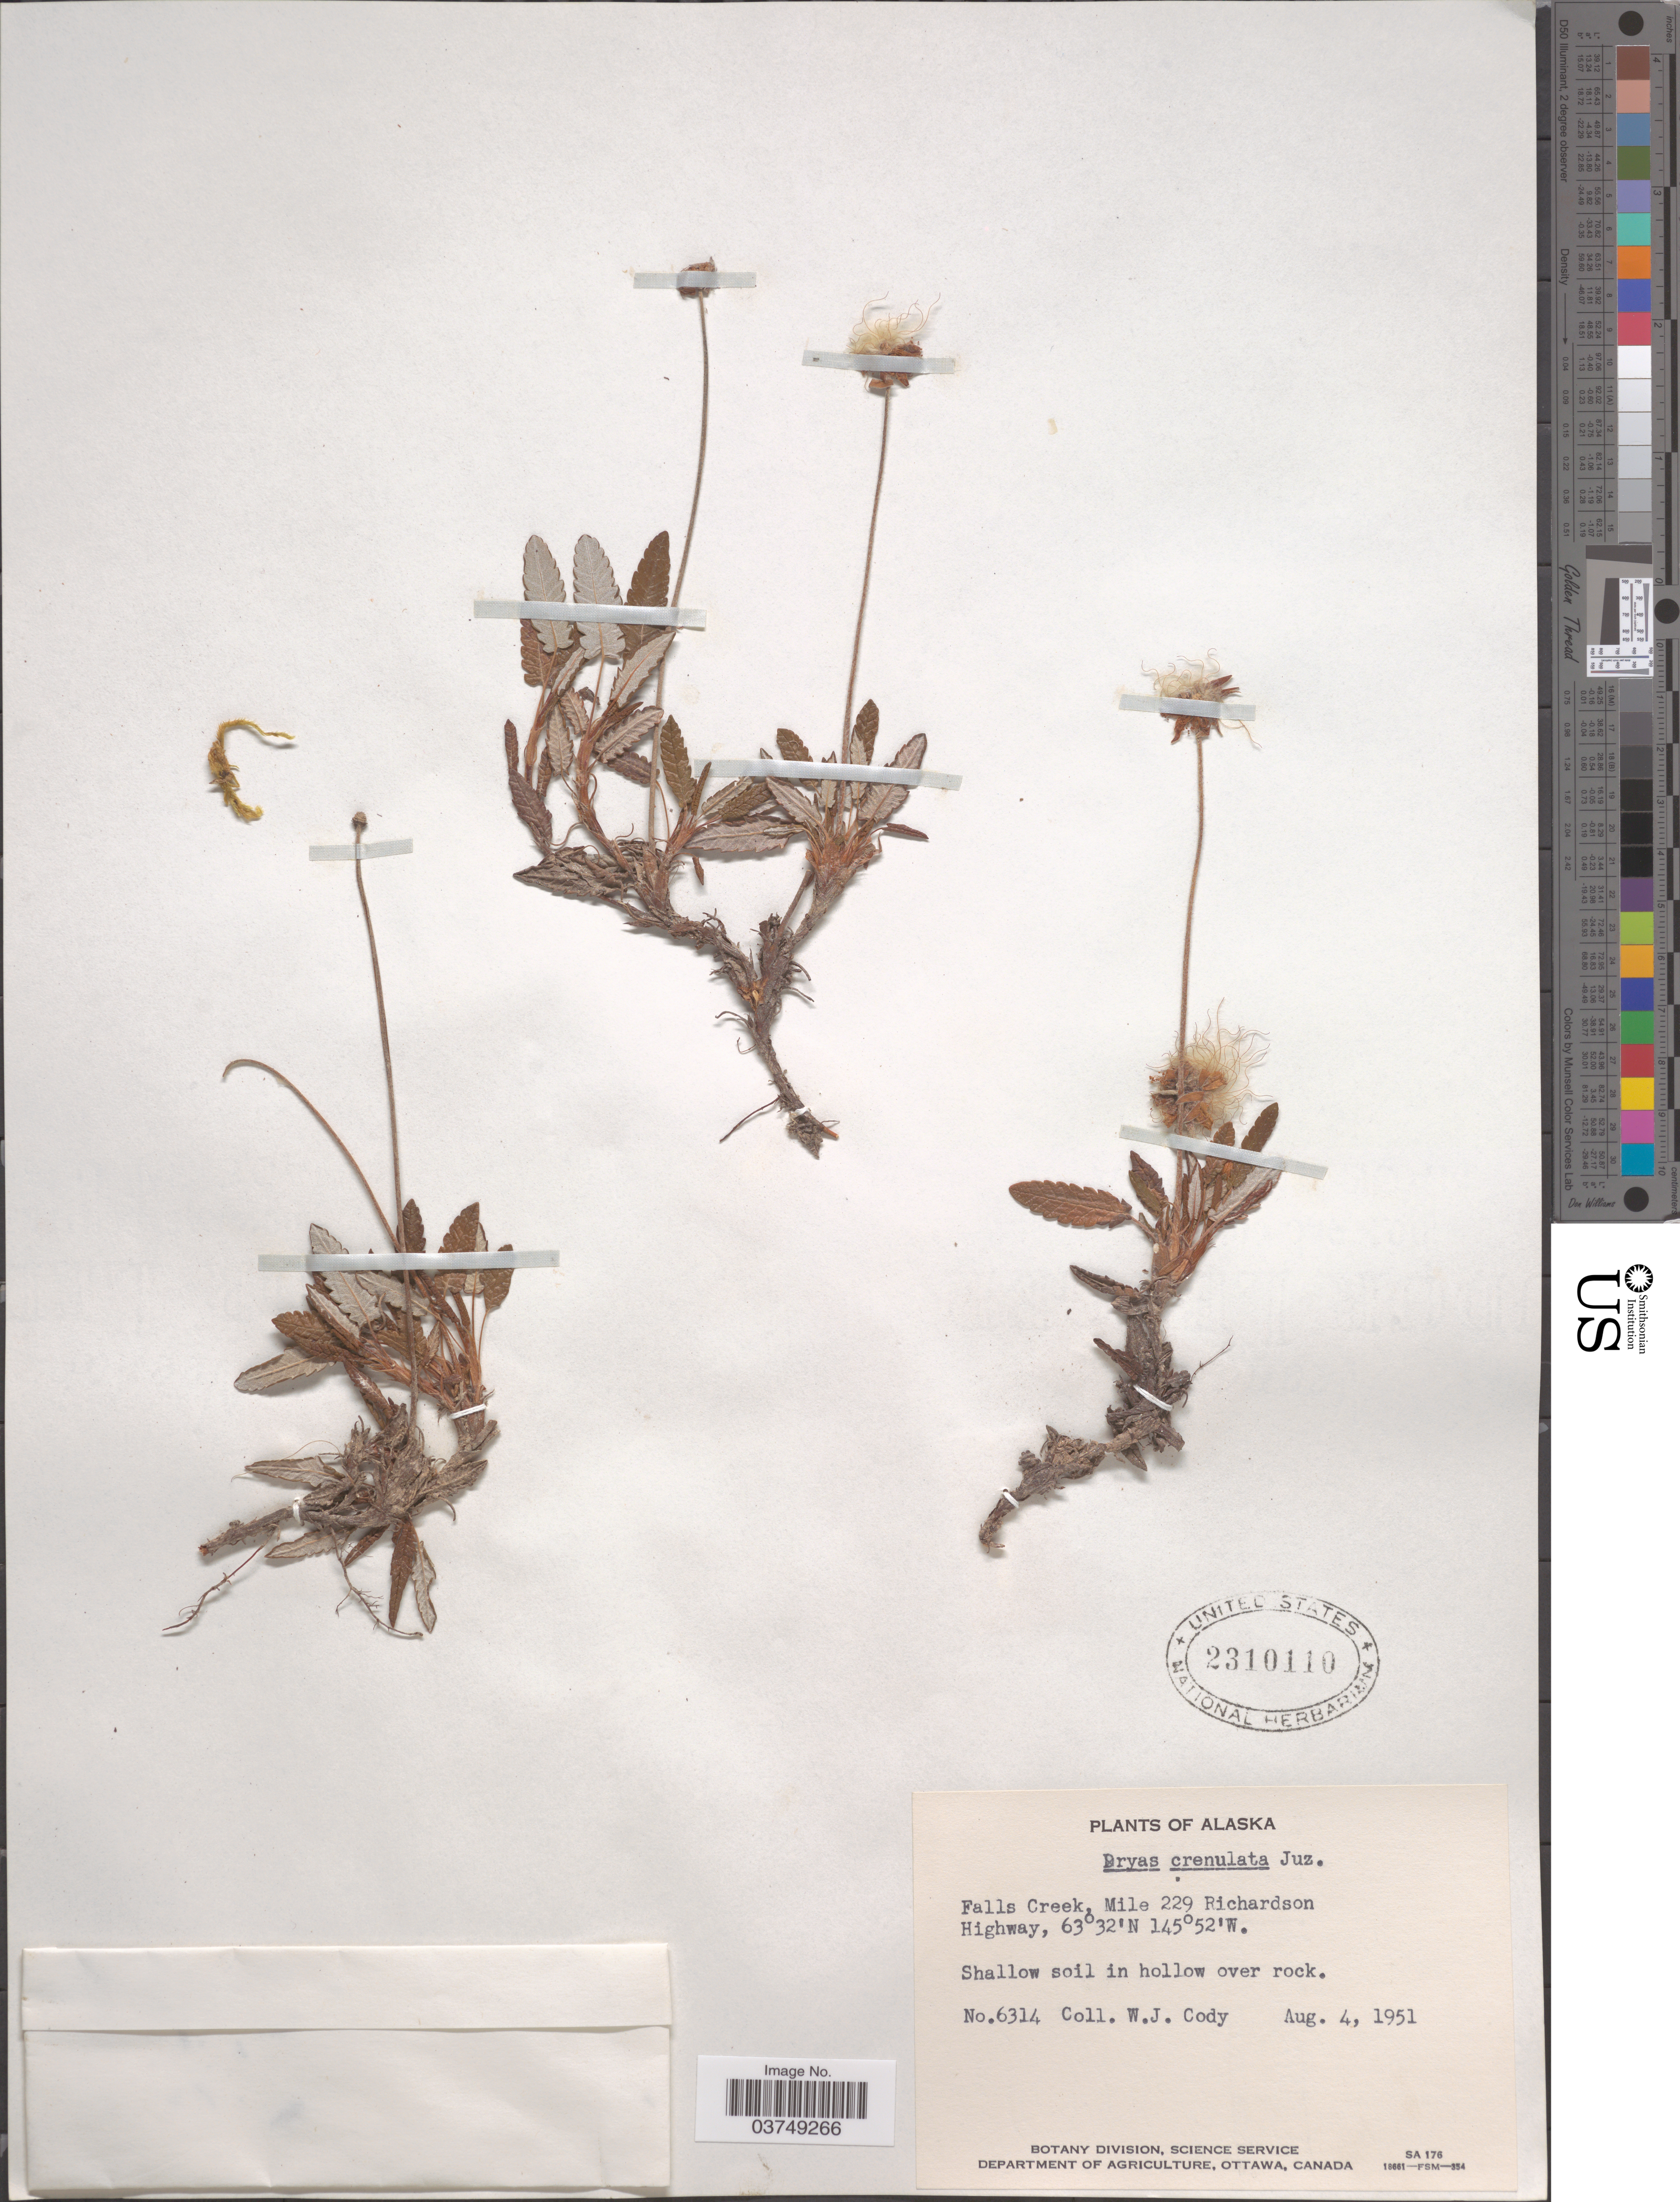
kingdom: Plantae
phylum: Tracheophyta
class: Magnoliopsida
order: Rosales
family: Rosaceae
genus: Dryas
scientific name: Dryas crenulata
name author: Juz.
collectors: W. Cody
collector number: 6314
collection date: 1951-08-04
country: United States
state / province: Alaska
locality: Falls Creek, Mile 229 Richardson Highway.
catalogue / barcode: US 2310110